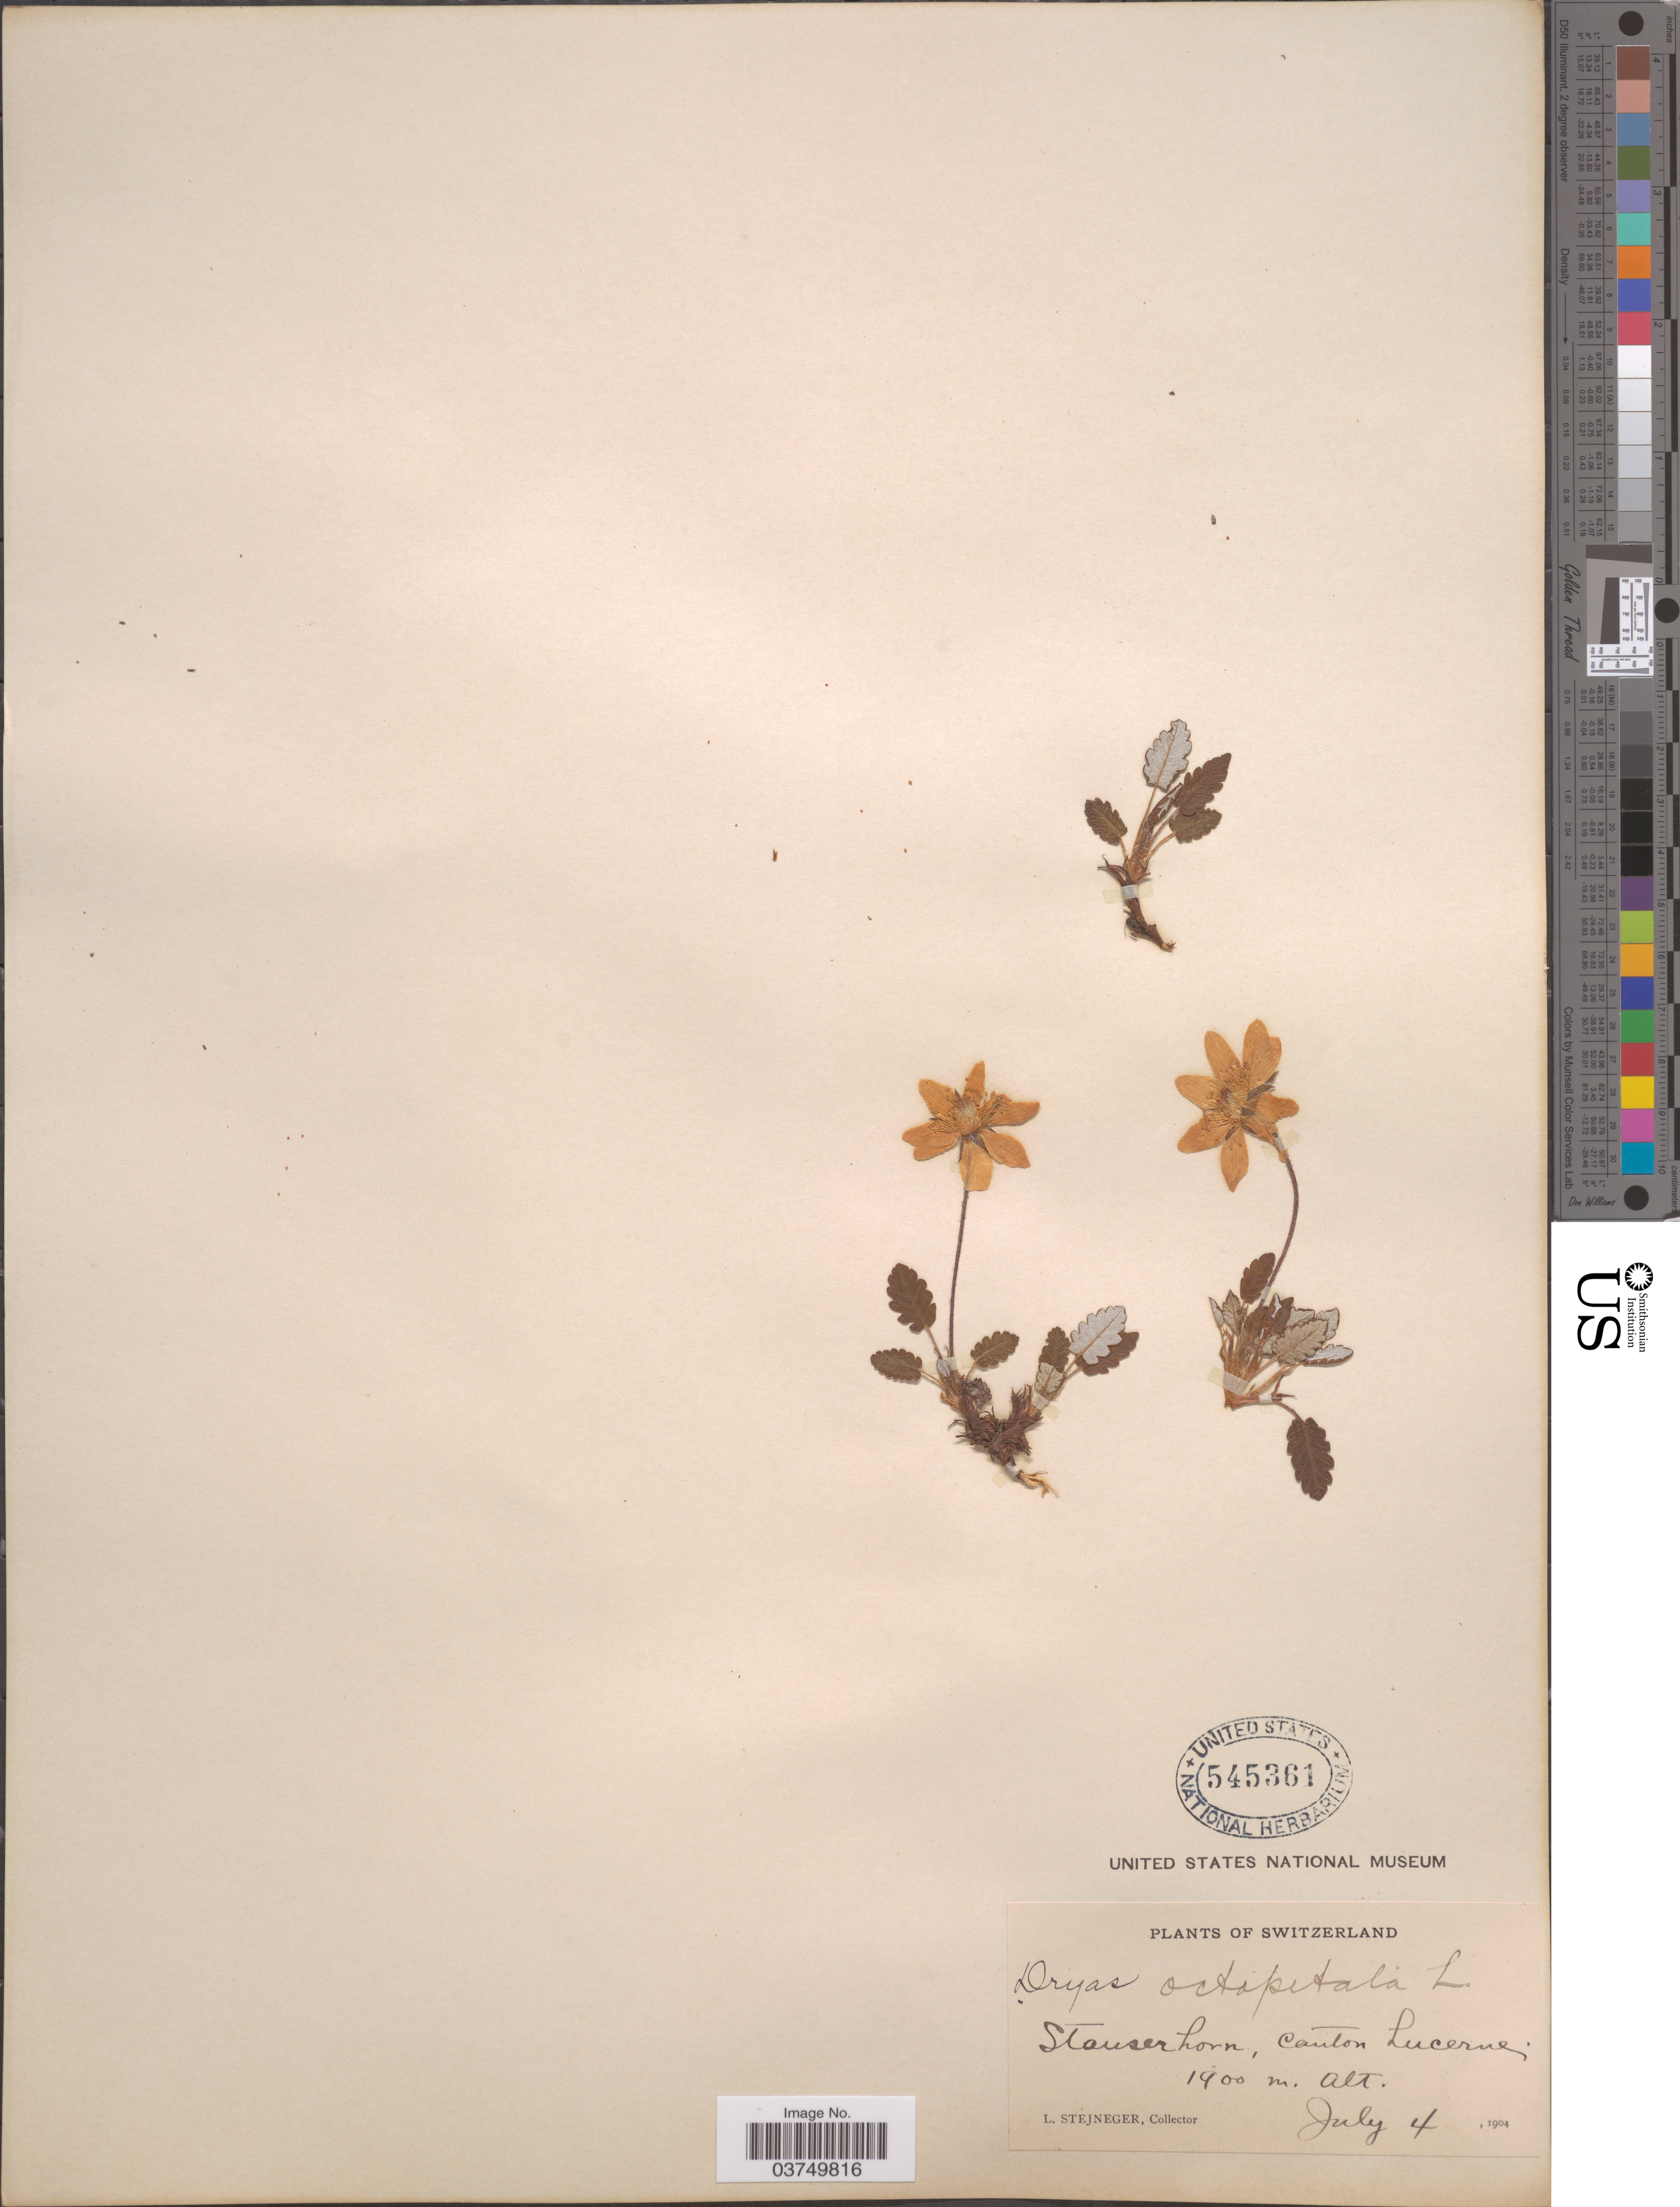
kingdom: Plantae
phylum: Tracheophyta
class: Magnoliopsida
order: Rosales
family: Rosaceae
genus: Dryas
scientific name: Dryas octopetala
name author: L.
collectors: L. Stejneger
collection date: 1904-07-04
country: Switzerland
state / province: Lucerne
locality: Stauserhorn, Canton Lucerne.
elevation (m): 1900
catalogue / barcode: US 545361